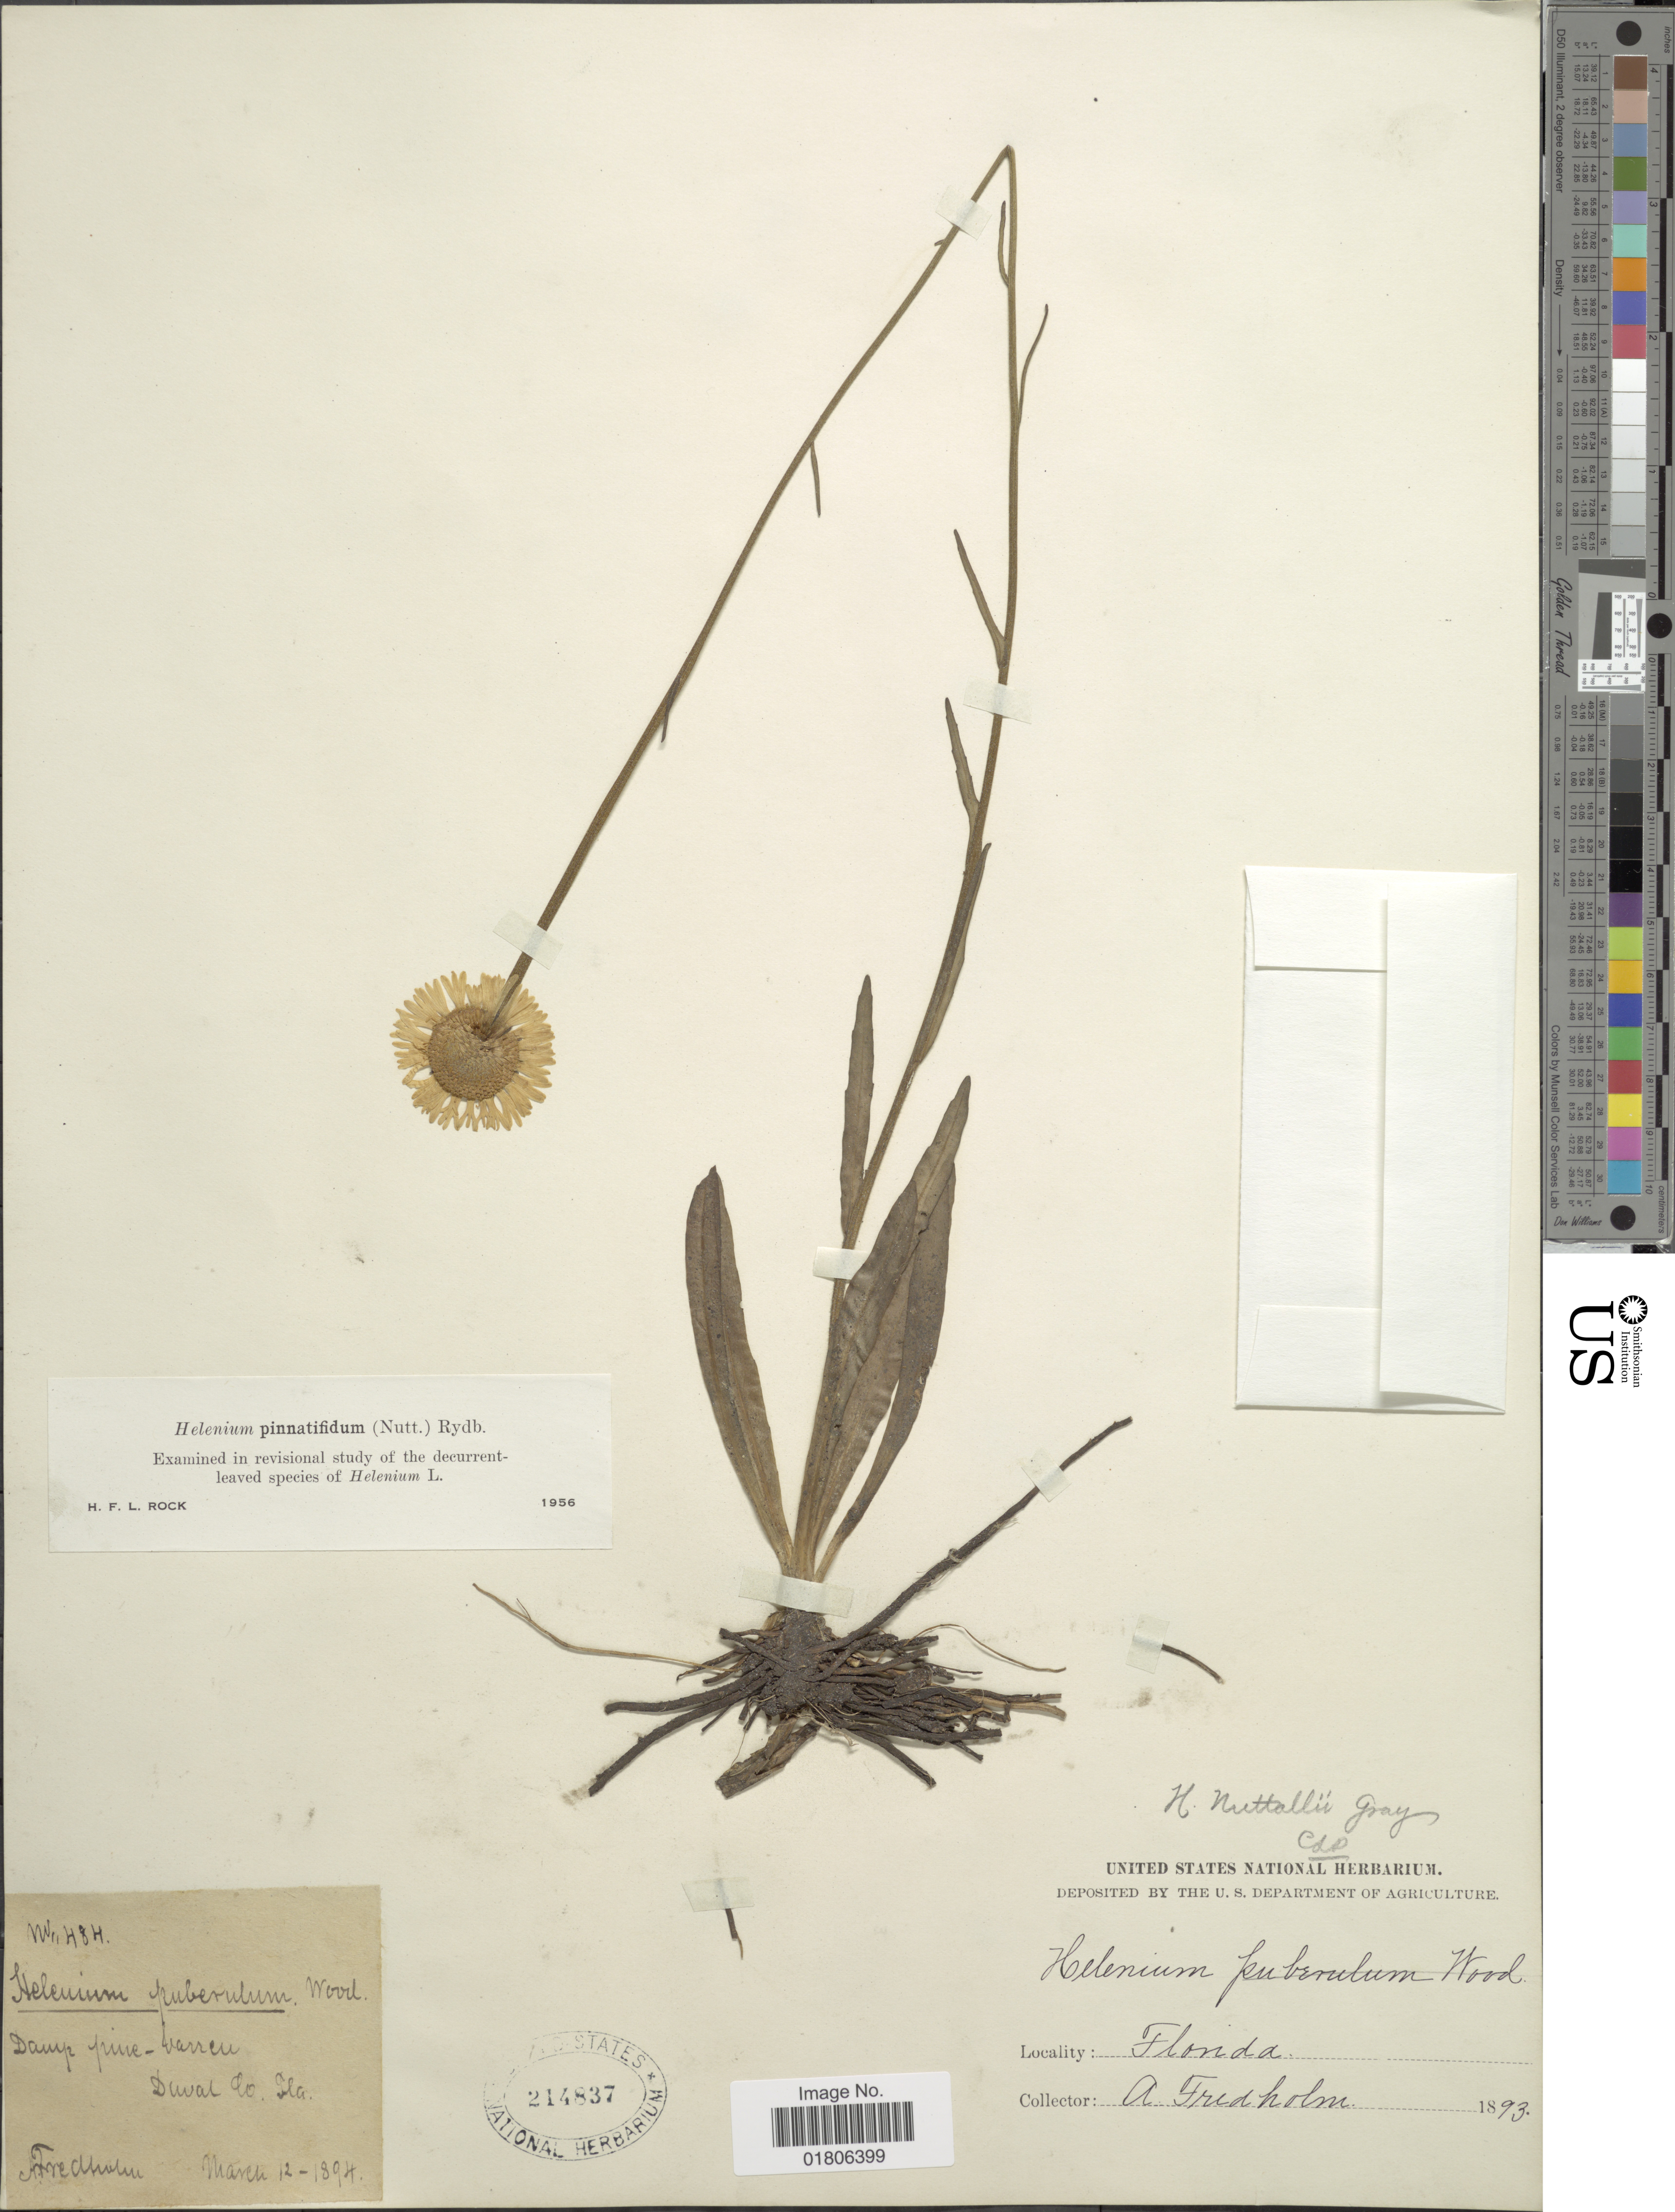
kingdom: Plantae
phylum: Tracheophyta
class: Magnoliopsida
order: Asterales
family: Asteraceae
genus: Helenium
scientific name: Helenium pinnatifidum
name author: (Schwein. ex Nutt.) Rydb.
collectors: A. Fredholm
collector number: ! 484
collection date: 1894-03-12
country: United States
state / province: Florida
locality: Damp pine-barren, Duval Co.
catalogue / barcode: US 214837